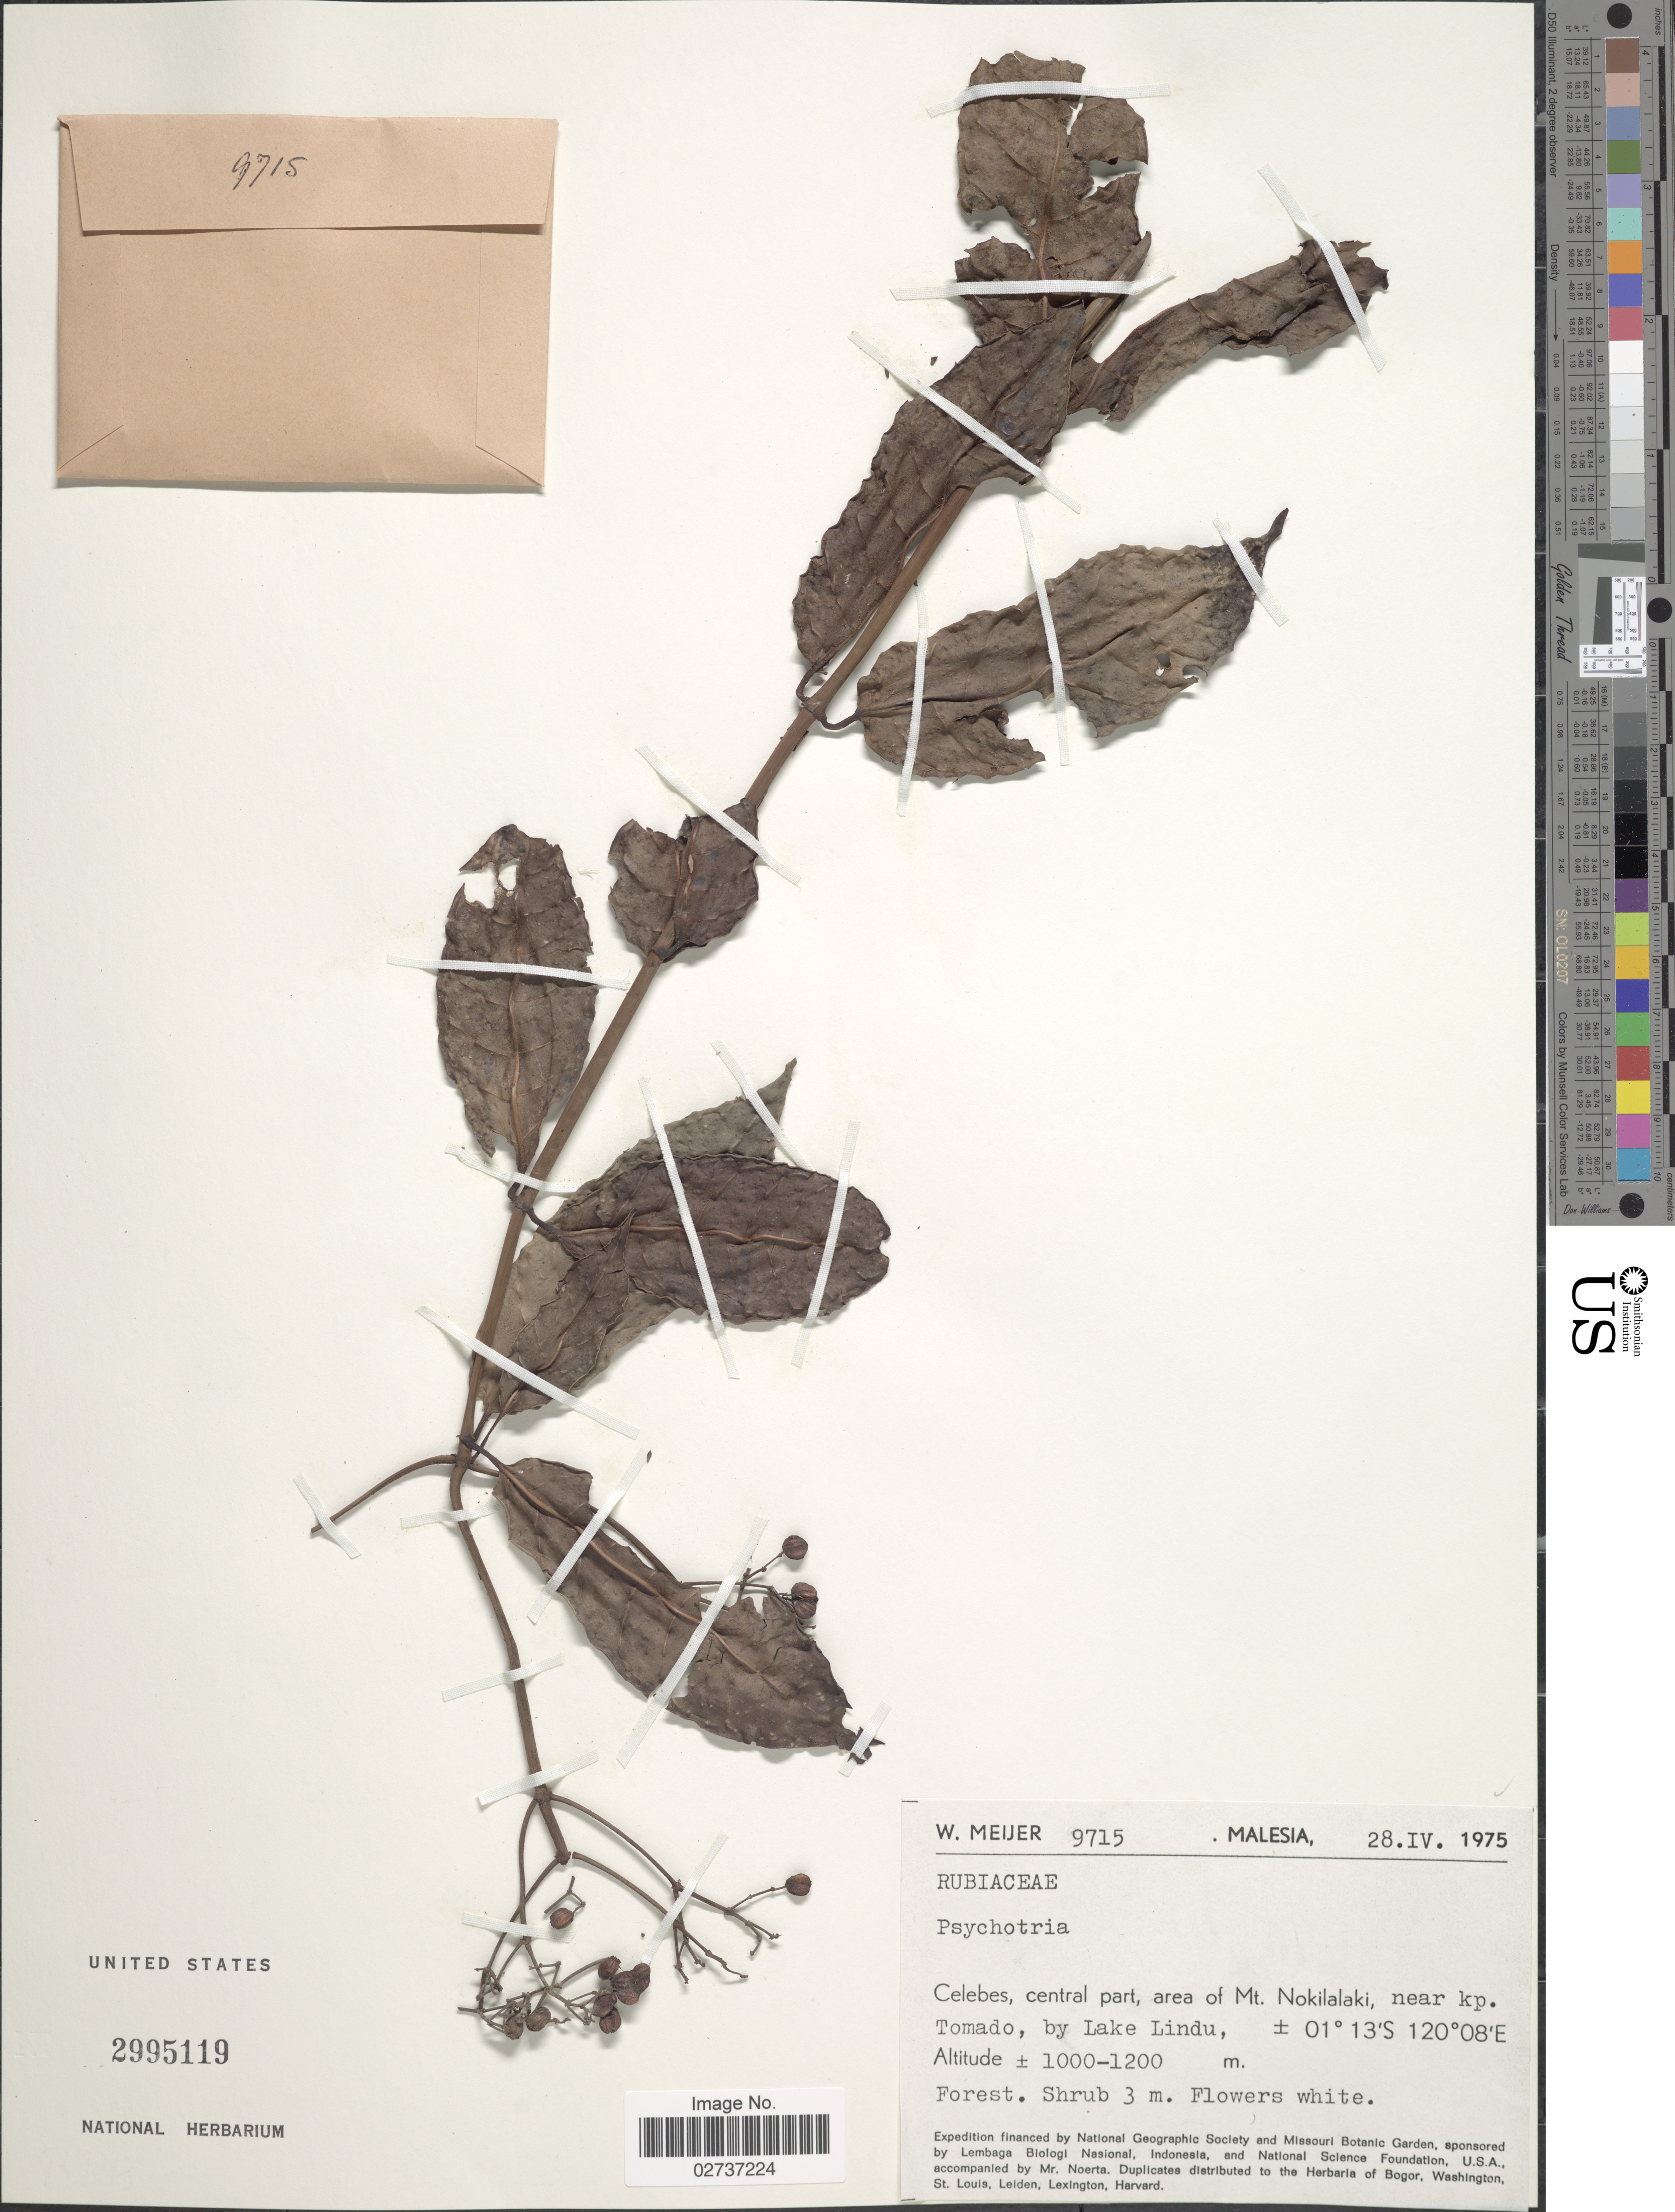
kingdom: Plantae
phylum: Tracheophyta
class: Magnoliopsida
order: Gentianales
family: Rubiaceae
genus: Psychotria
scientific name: Psychotria sp.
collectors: W. Meijer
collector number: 9715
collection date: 1975-04-28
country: Malaysia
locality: Celebes, central part, area of Mt. Nokilalaki, near kp. Tomado, by Lake Lindu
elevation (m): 1000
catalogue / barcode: US 2995119